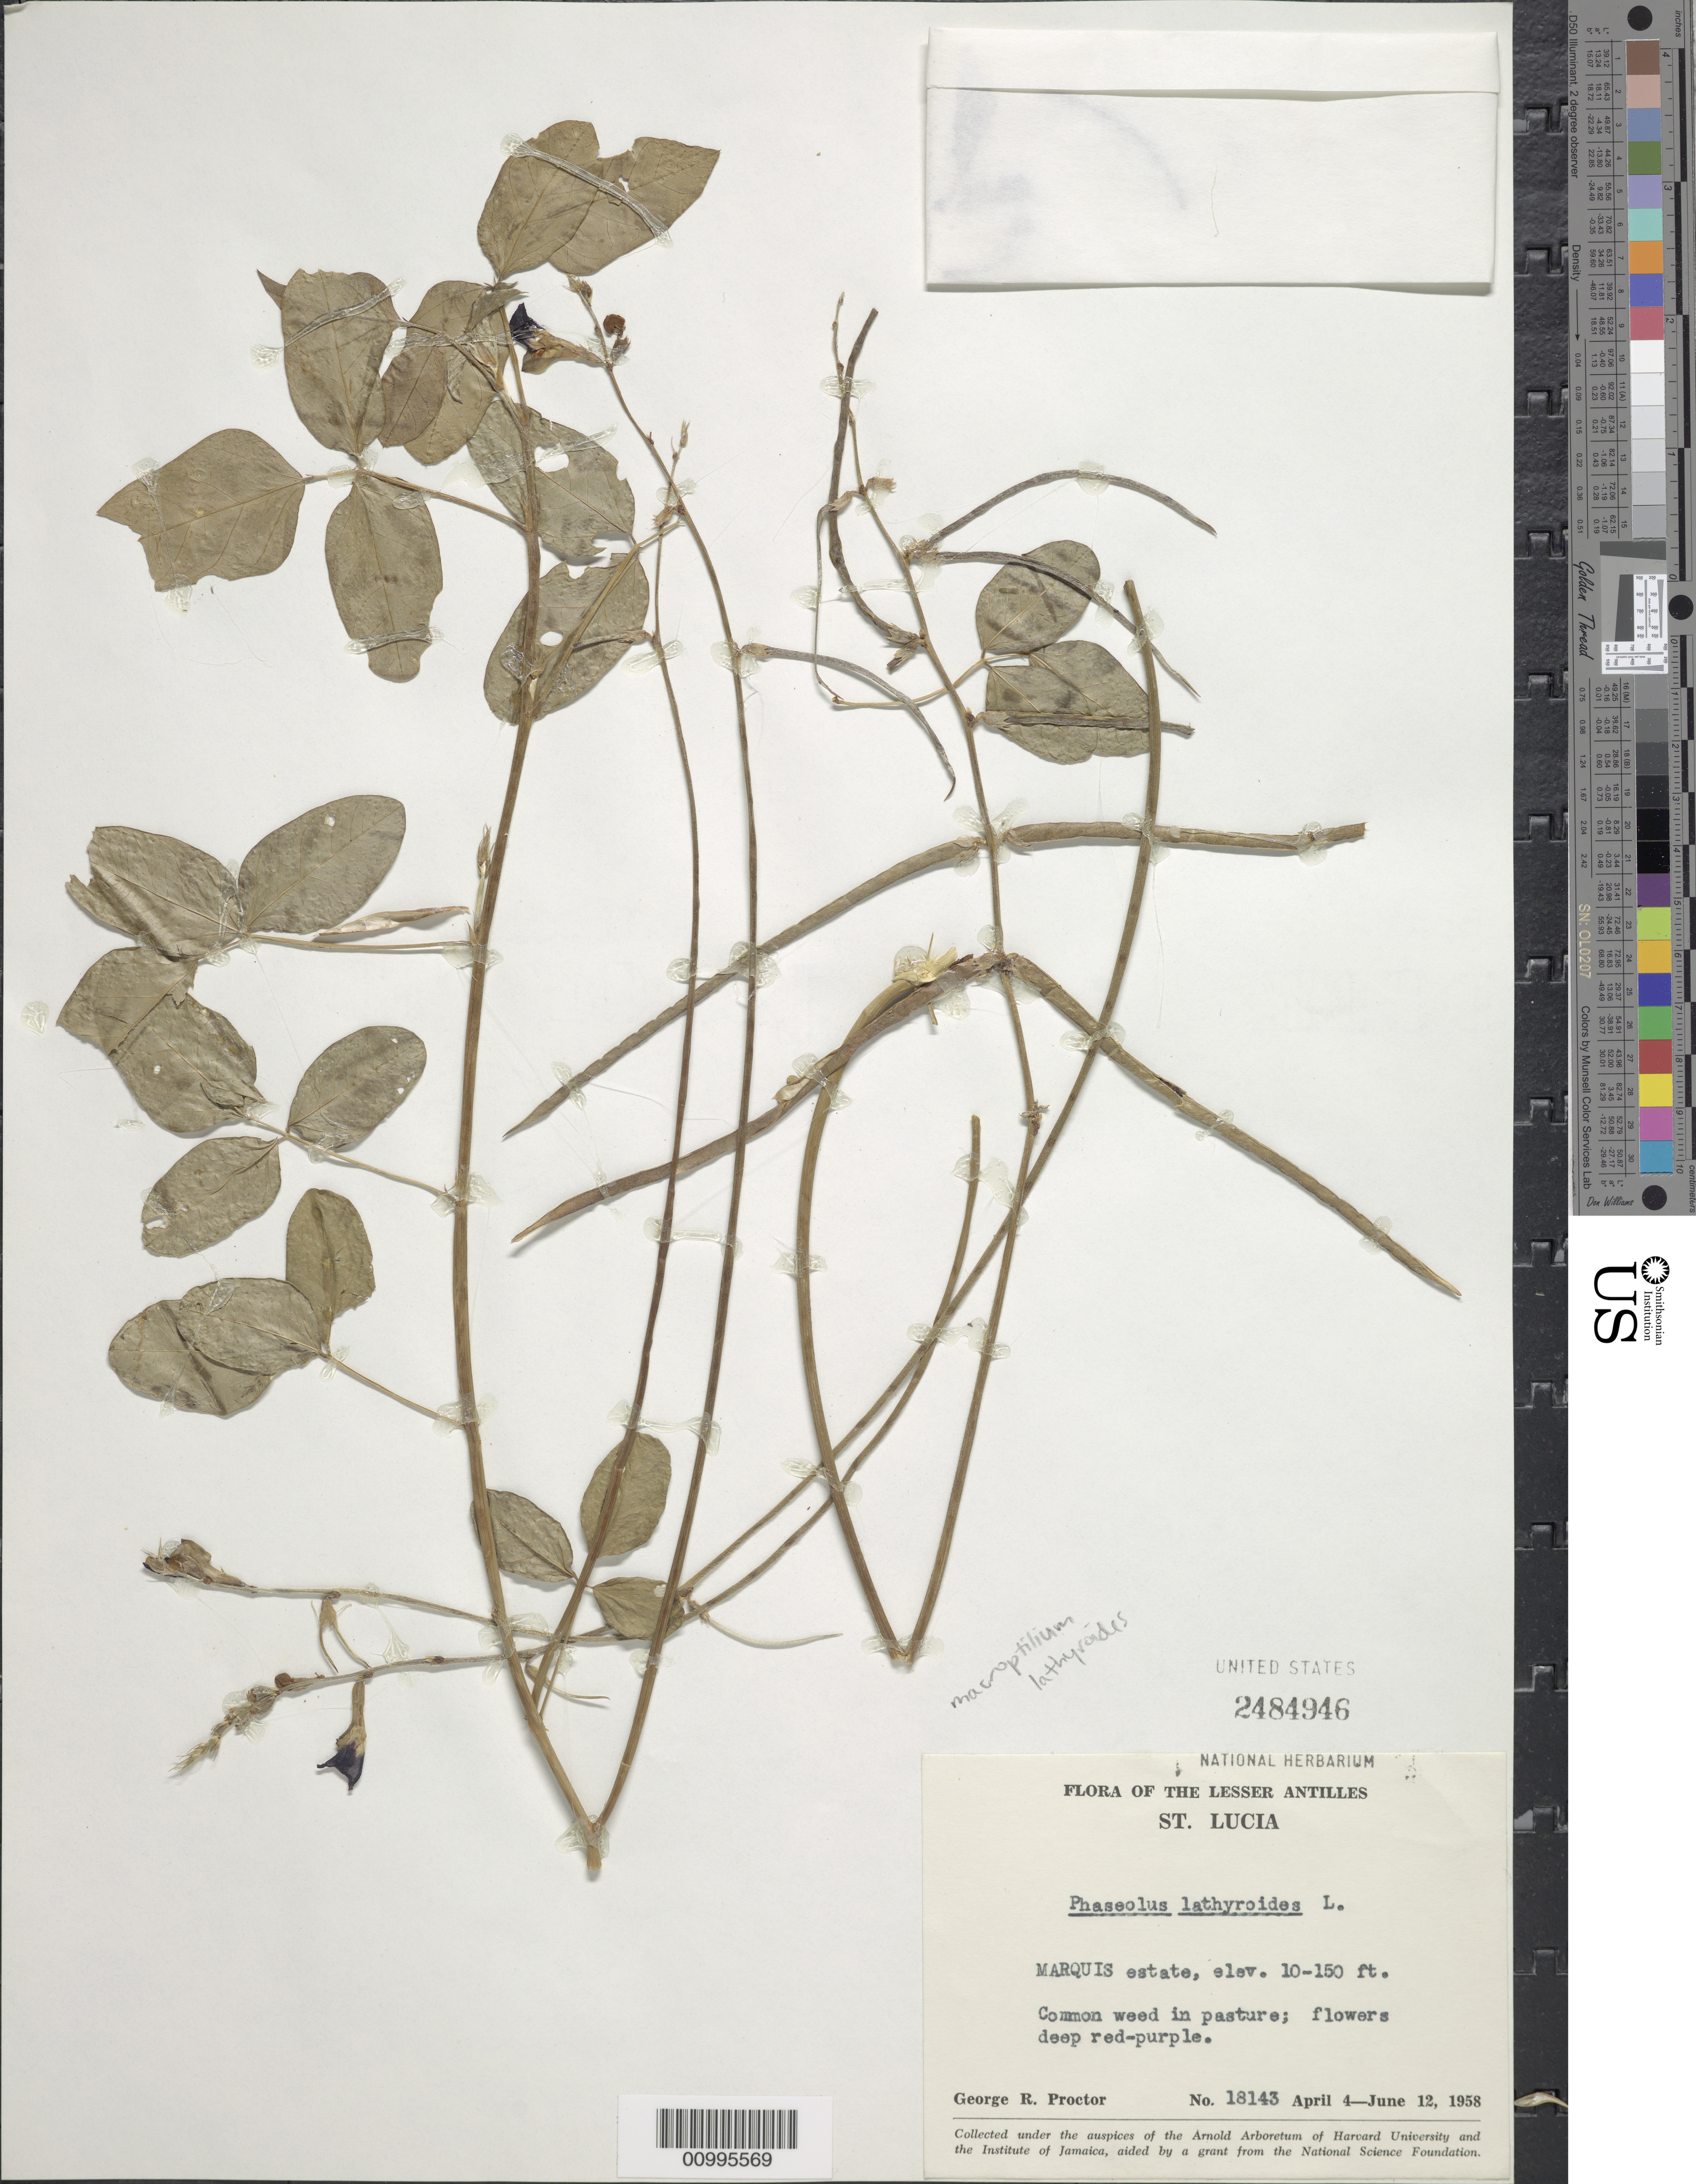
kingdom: Plantae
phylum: Tracheophyta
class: Magnoliopsida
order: Fabales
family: Fabaceae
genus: Macroptilium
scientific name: Macroptilium lathyroides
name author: (L.) Urb.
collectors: G. R. Proctor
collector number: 18143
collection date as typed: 04 Apr 1958 to 12 Jun 1958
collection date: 1958-04-04/1958-06-12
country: St. Lucia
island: St. Lucia I.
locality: Lesser Antilles. In pasture. Marquis estate.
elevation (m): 3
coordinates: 0 N, 0 E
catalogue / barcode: US 2484946